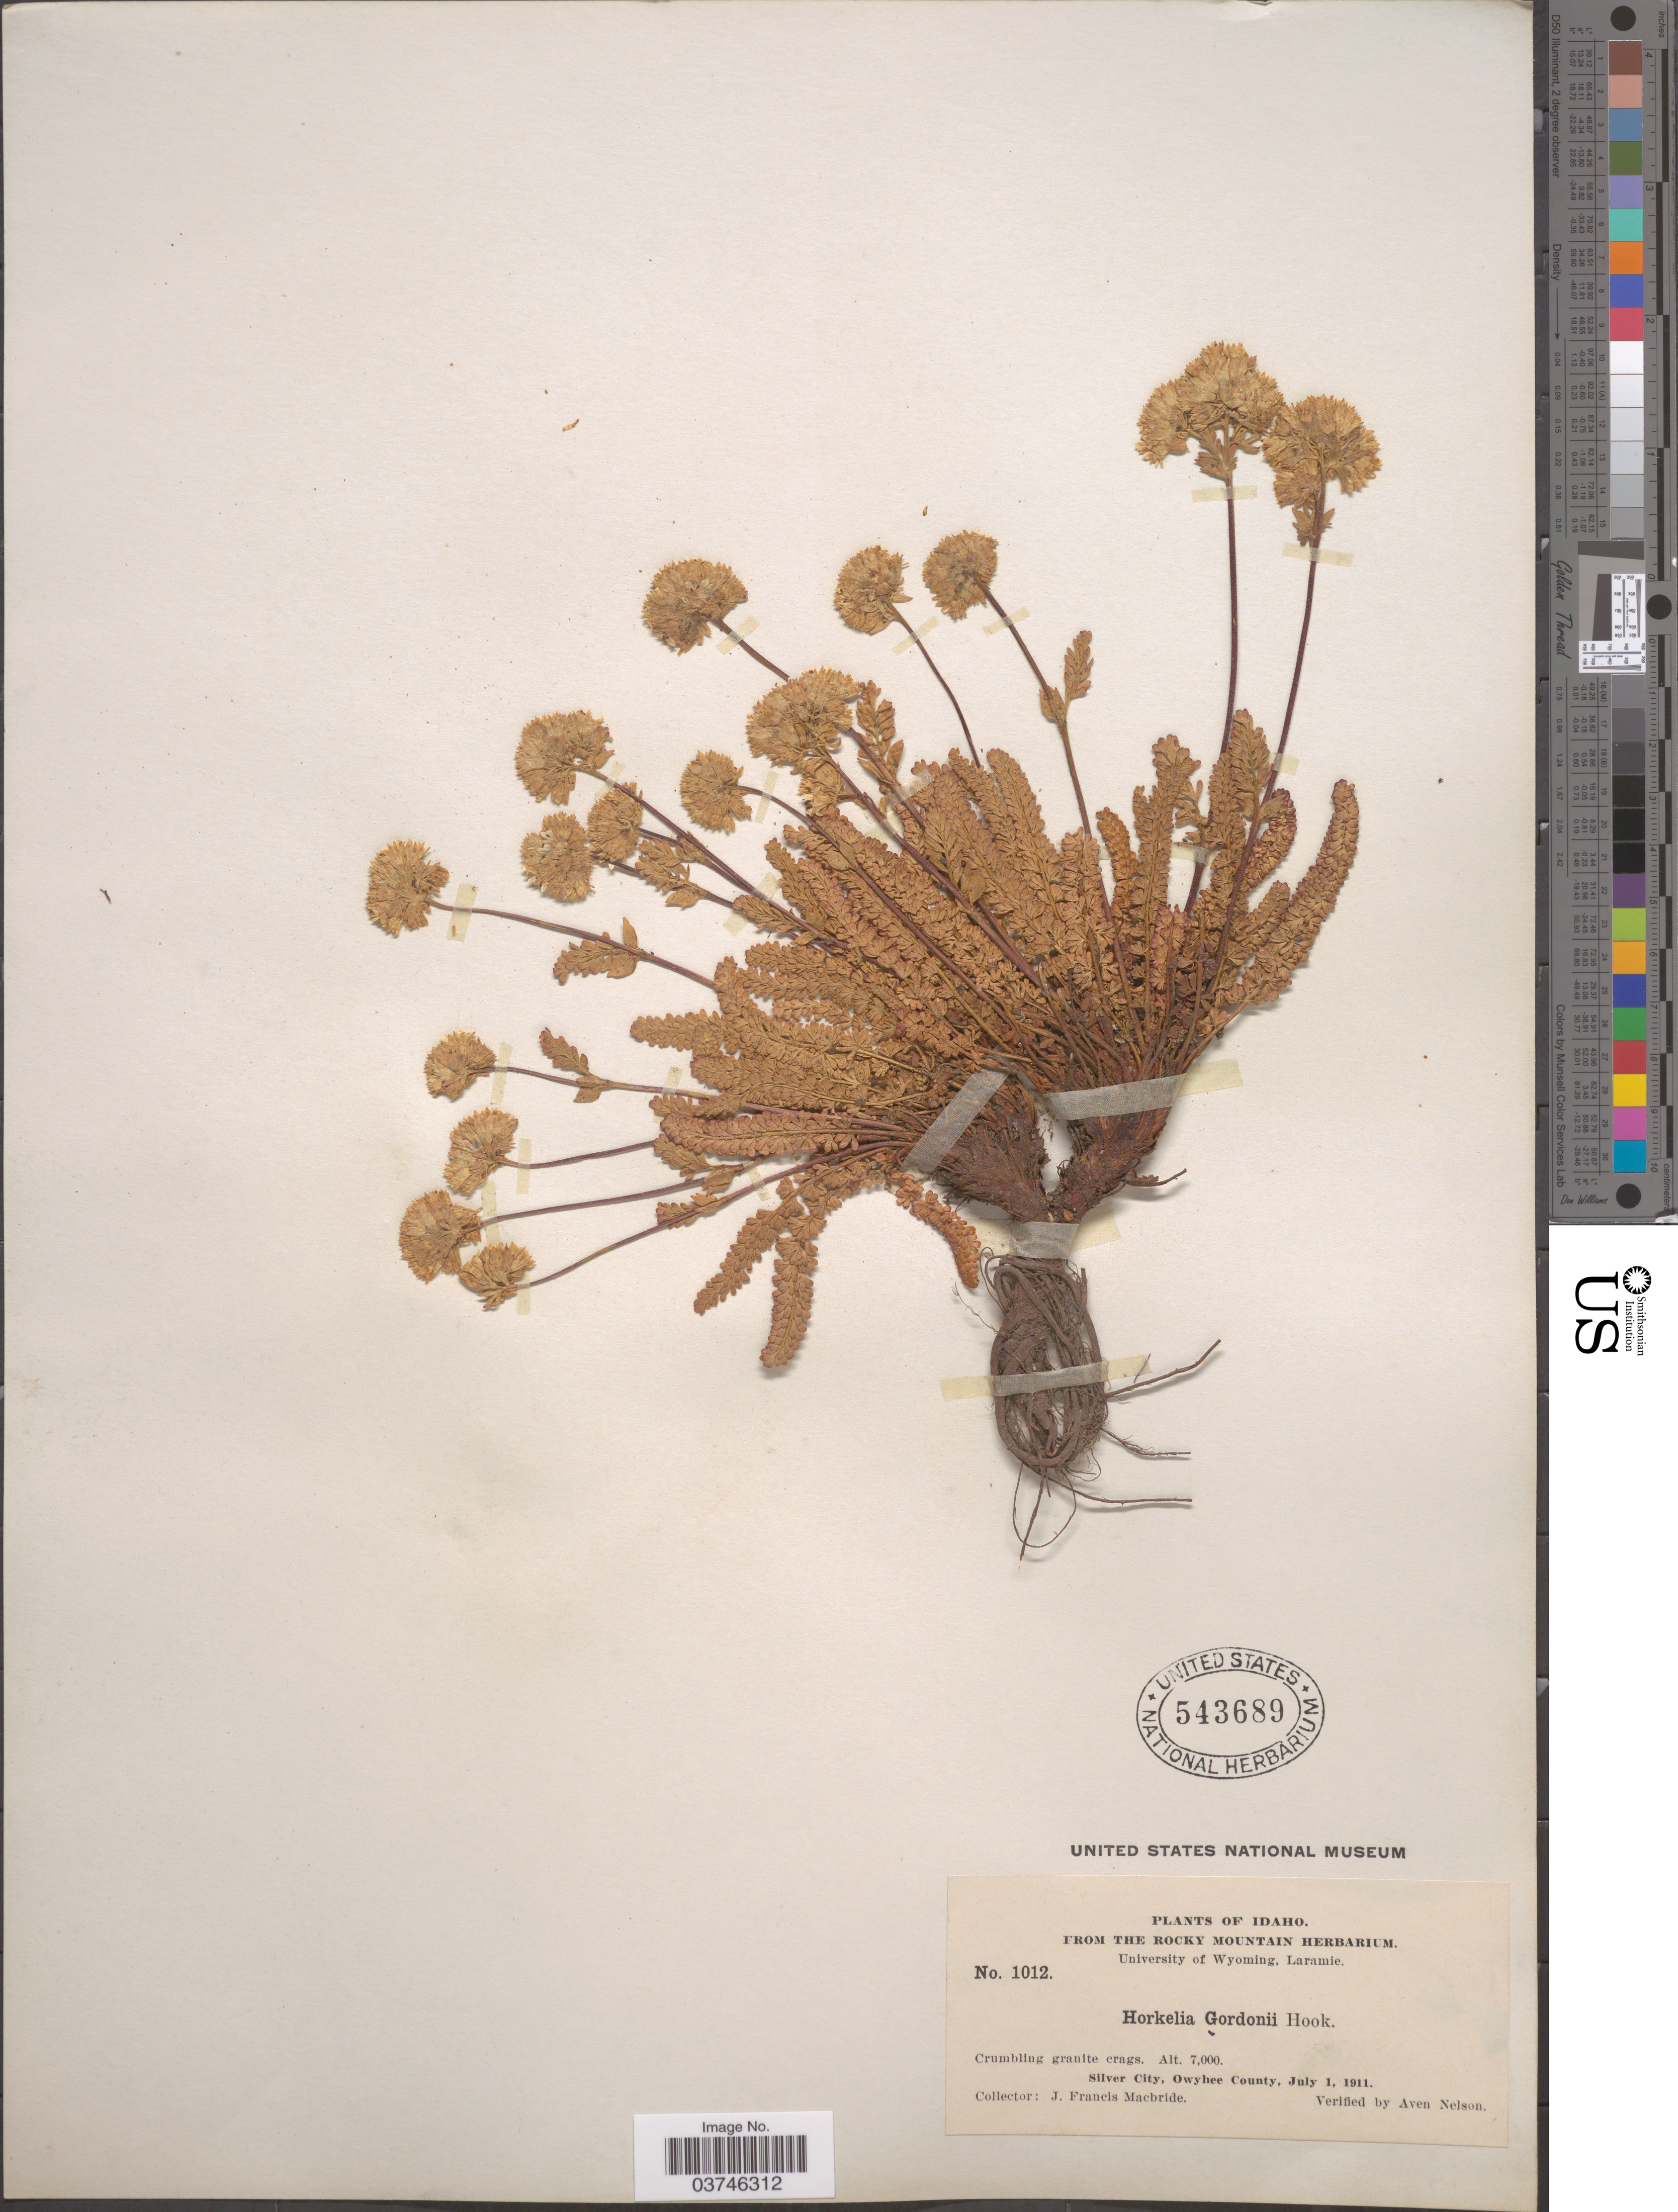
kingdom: Plantae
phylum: Tracheophyta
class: Magnoliopsida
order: Rosales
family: Rosaceae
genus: Potentilla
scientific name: Potentilla gordonii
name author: (Hook.) Greene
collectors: J. F. Macbride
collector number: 1012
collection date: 1911-07-01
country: United States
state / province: Idaho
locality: Silver City, Owyhee County.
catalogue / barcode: US 543689